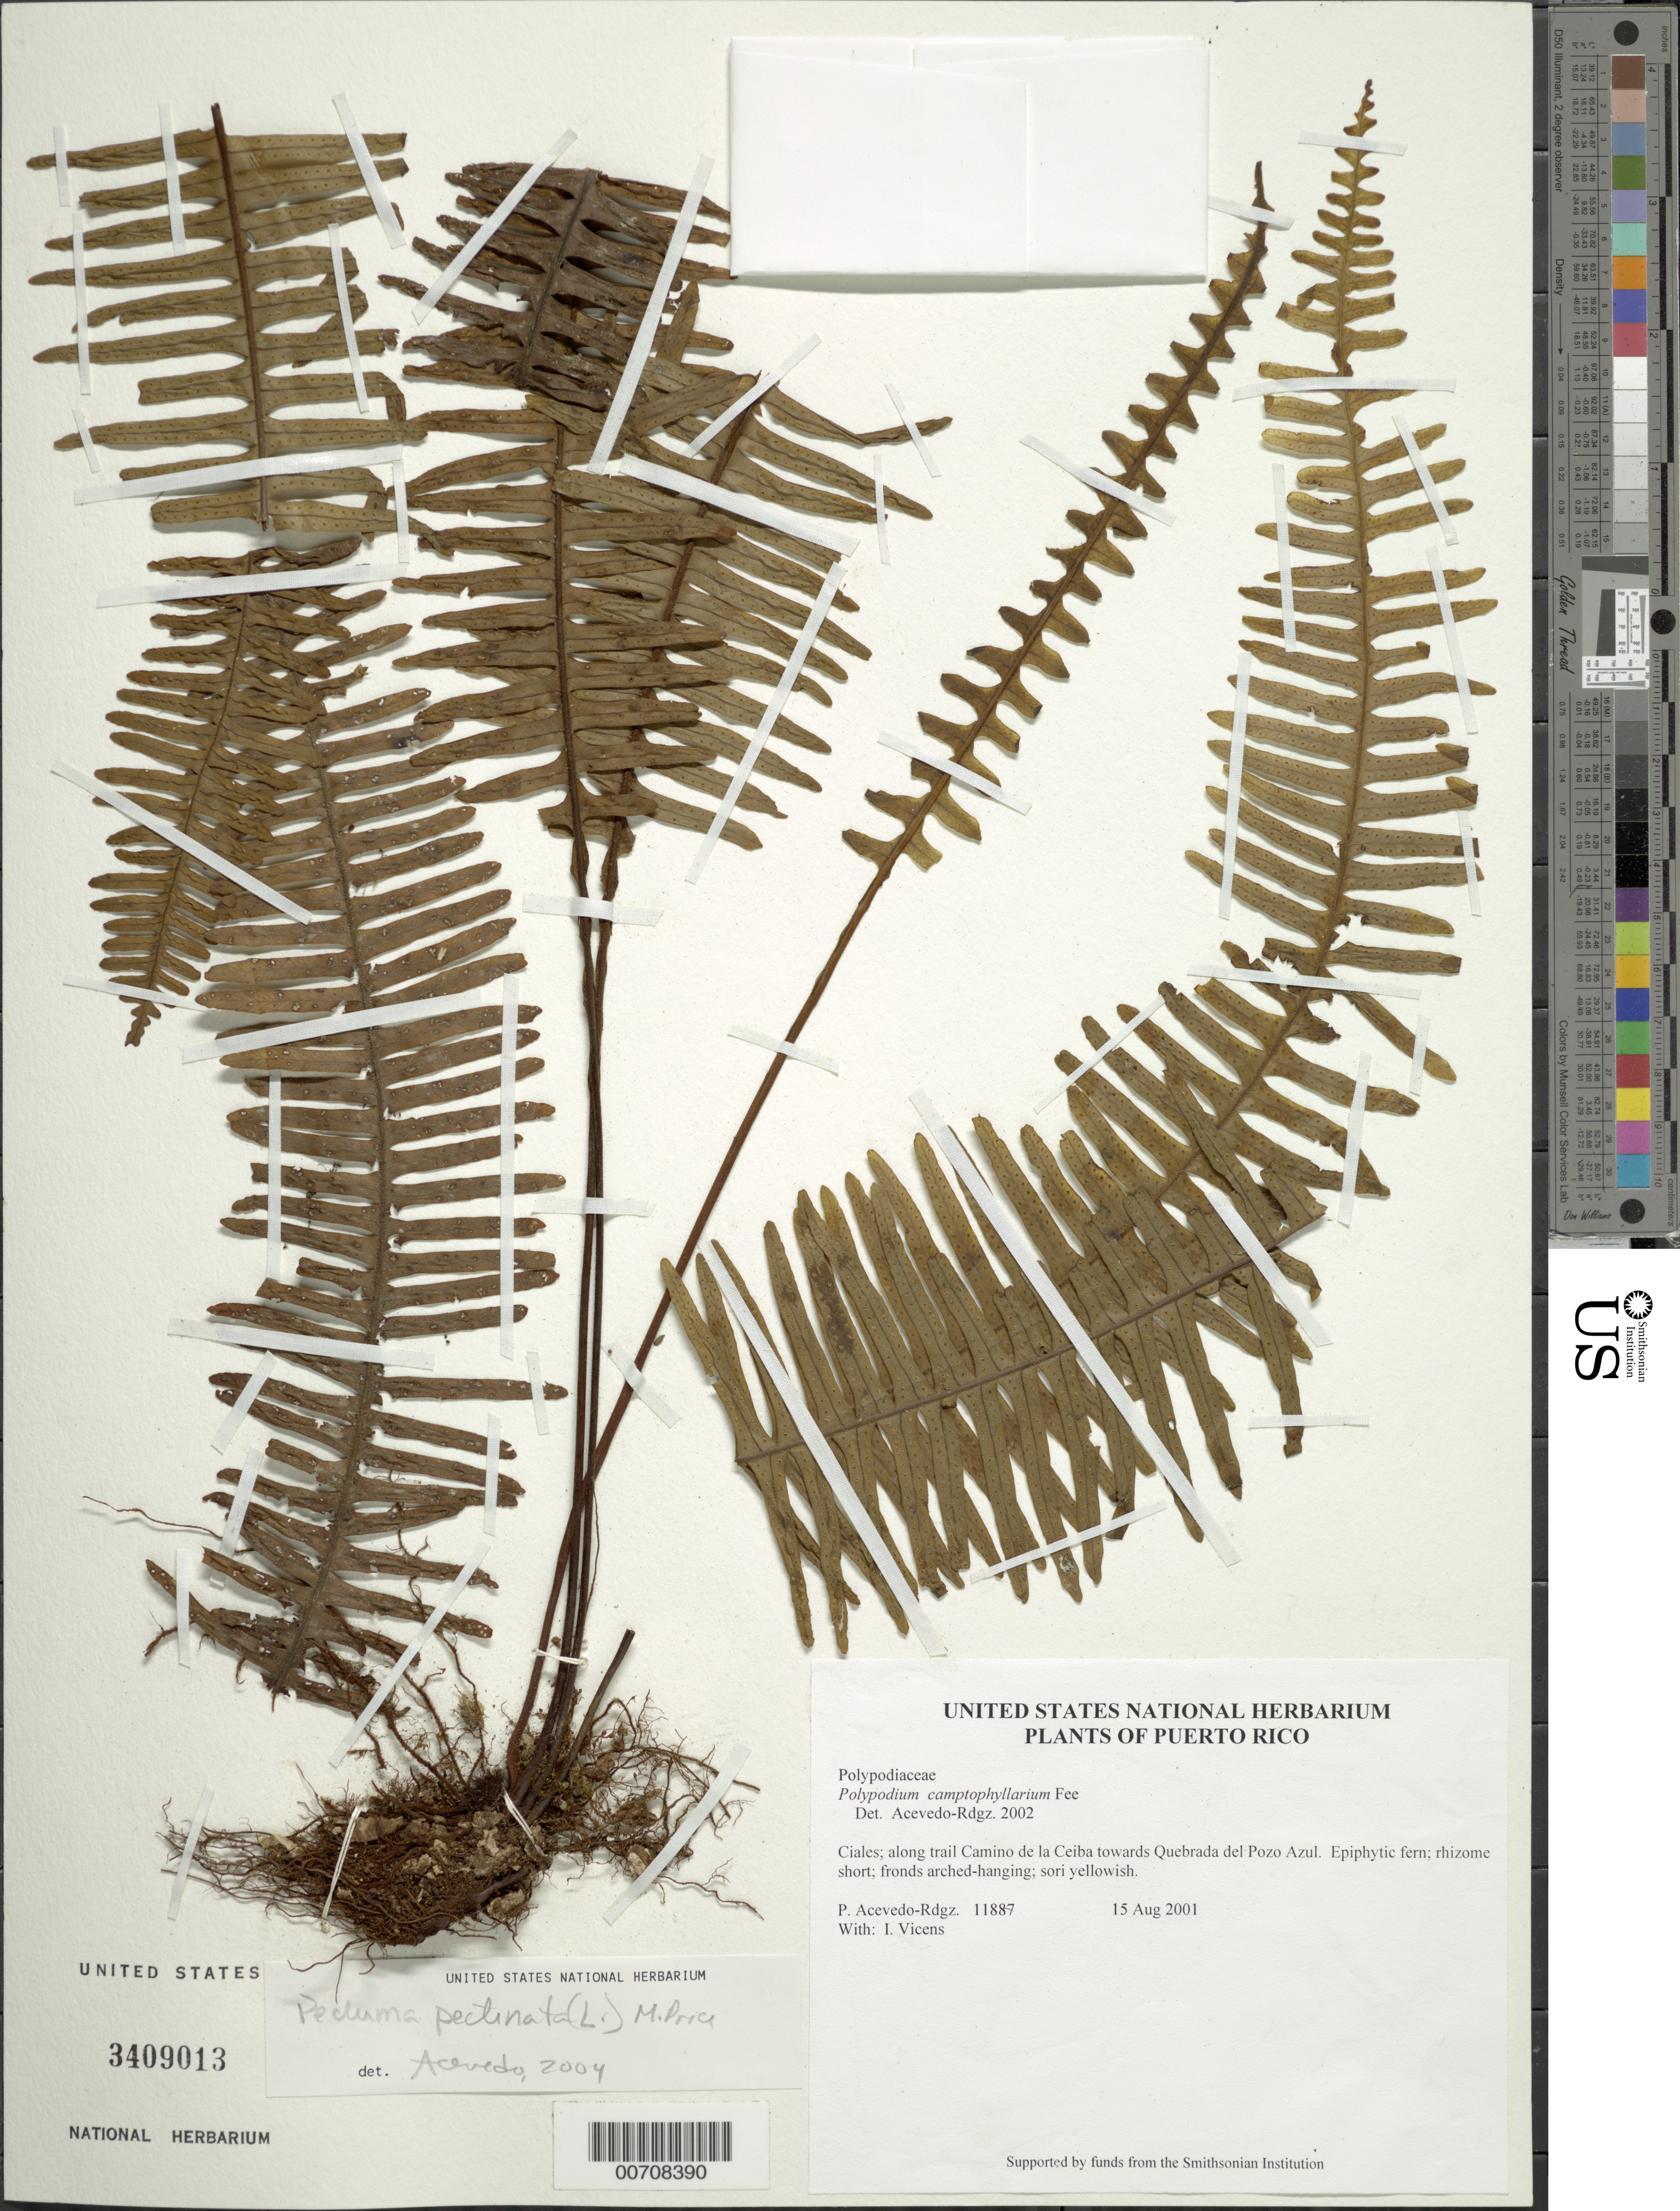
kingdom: Plantae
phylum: Tracheophyta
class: Polypodiopsida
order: Polypodiales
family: Polypodiaceae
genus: Pecluma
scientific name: Pecluma pectinata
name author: (L.) M.G. Price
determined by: Acevedo-Rodríguez, P., (BOT), Smithsonian Institution - National Museum of Natural History (UNITED STATES)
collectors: P. Acevedo-Rodr. & I. Vicens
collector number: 11887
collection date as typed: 15 Aug 2001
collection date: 2001-08-15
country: Puerto Rico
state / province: Ciales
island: Puerto Rico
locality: Ciales; along trail Camino de la Ceiba towards Quebrada del Pozo Azul.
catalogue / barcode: US 3409013